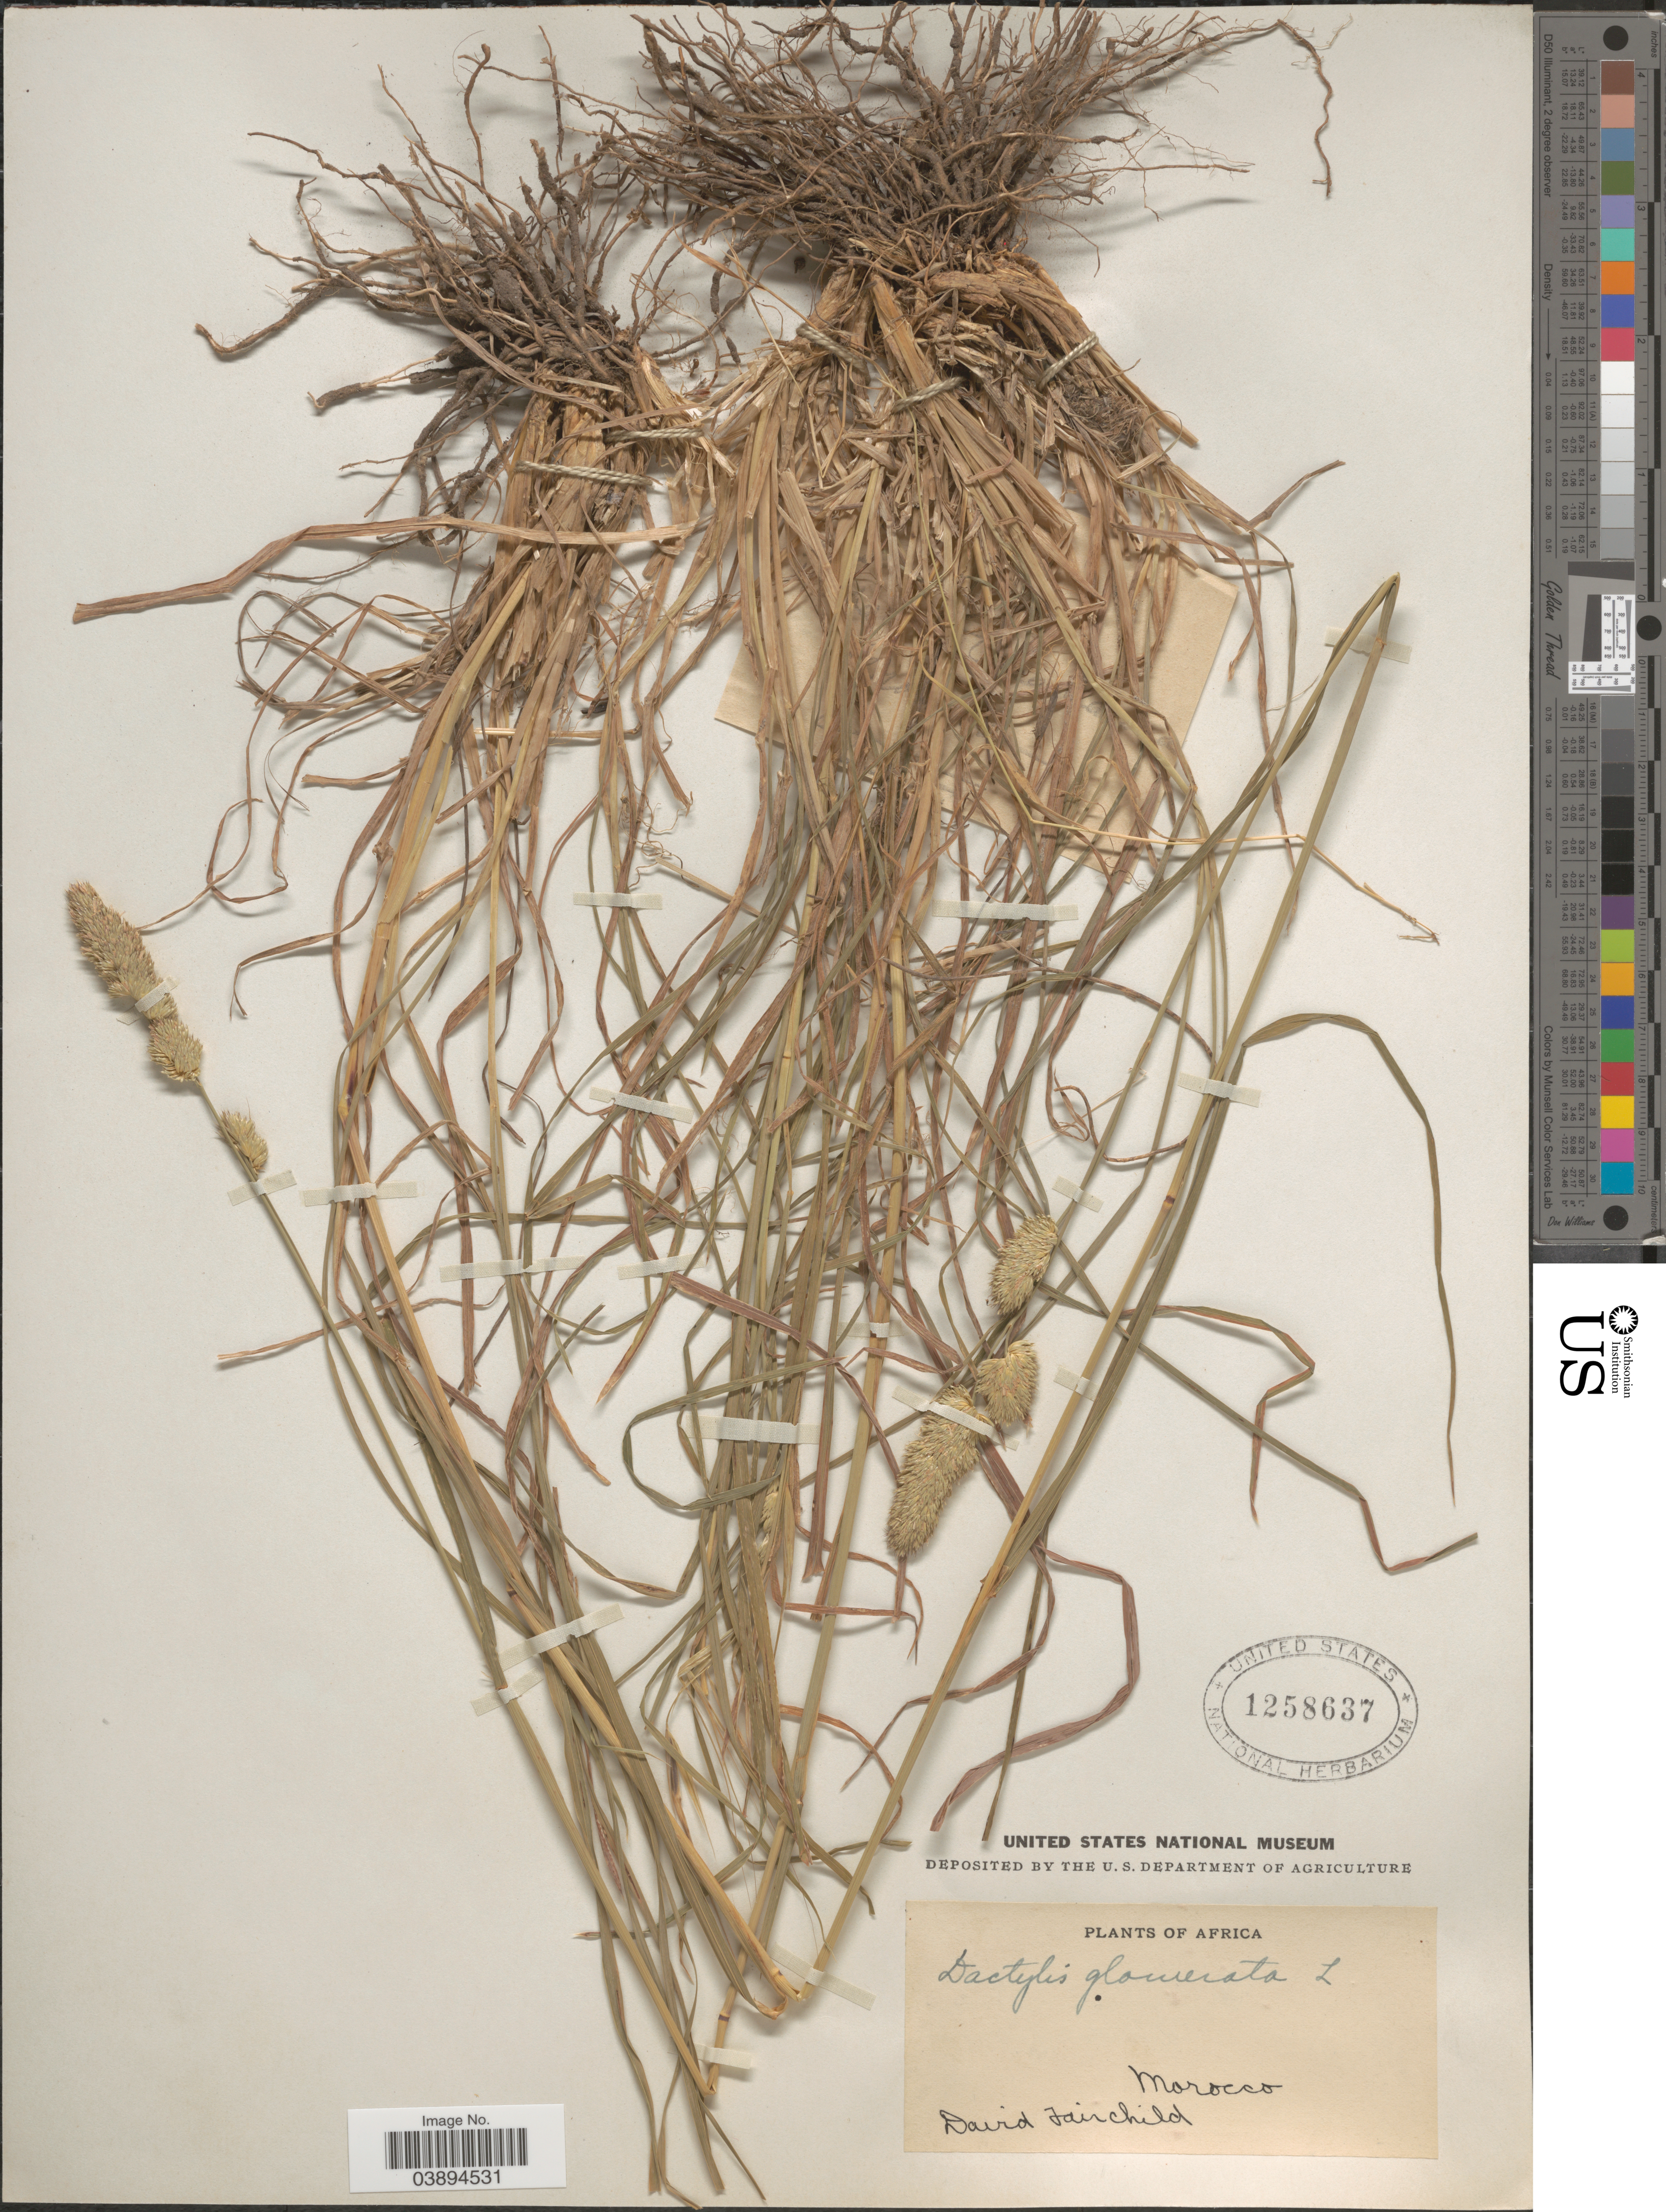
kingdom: Plantae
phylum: Tracheophyta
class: Liliopsida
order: Poales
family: Poaceae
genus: Dactylis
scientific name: Dactylis glomerata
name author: L.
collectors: D. Fairchild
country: Morocco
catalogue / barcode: US 1258637